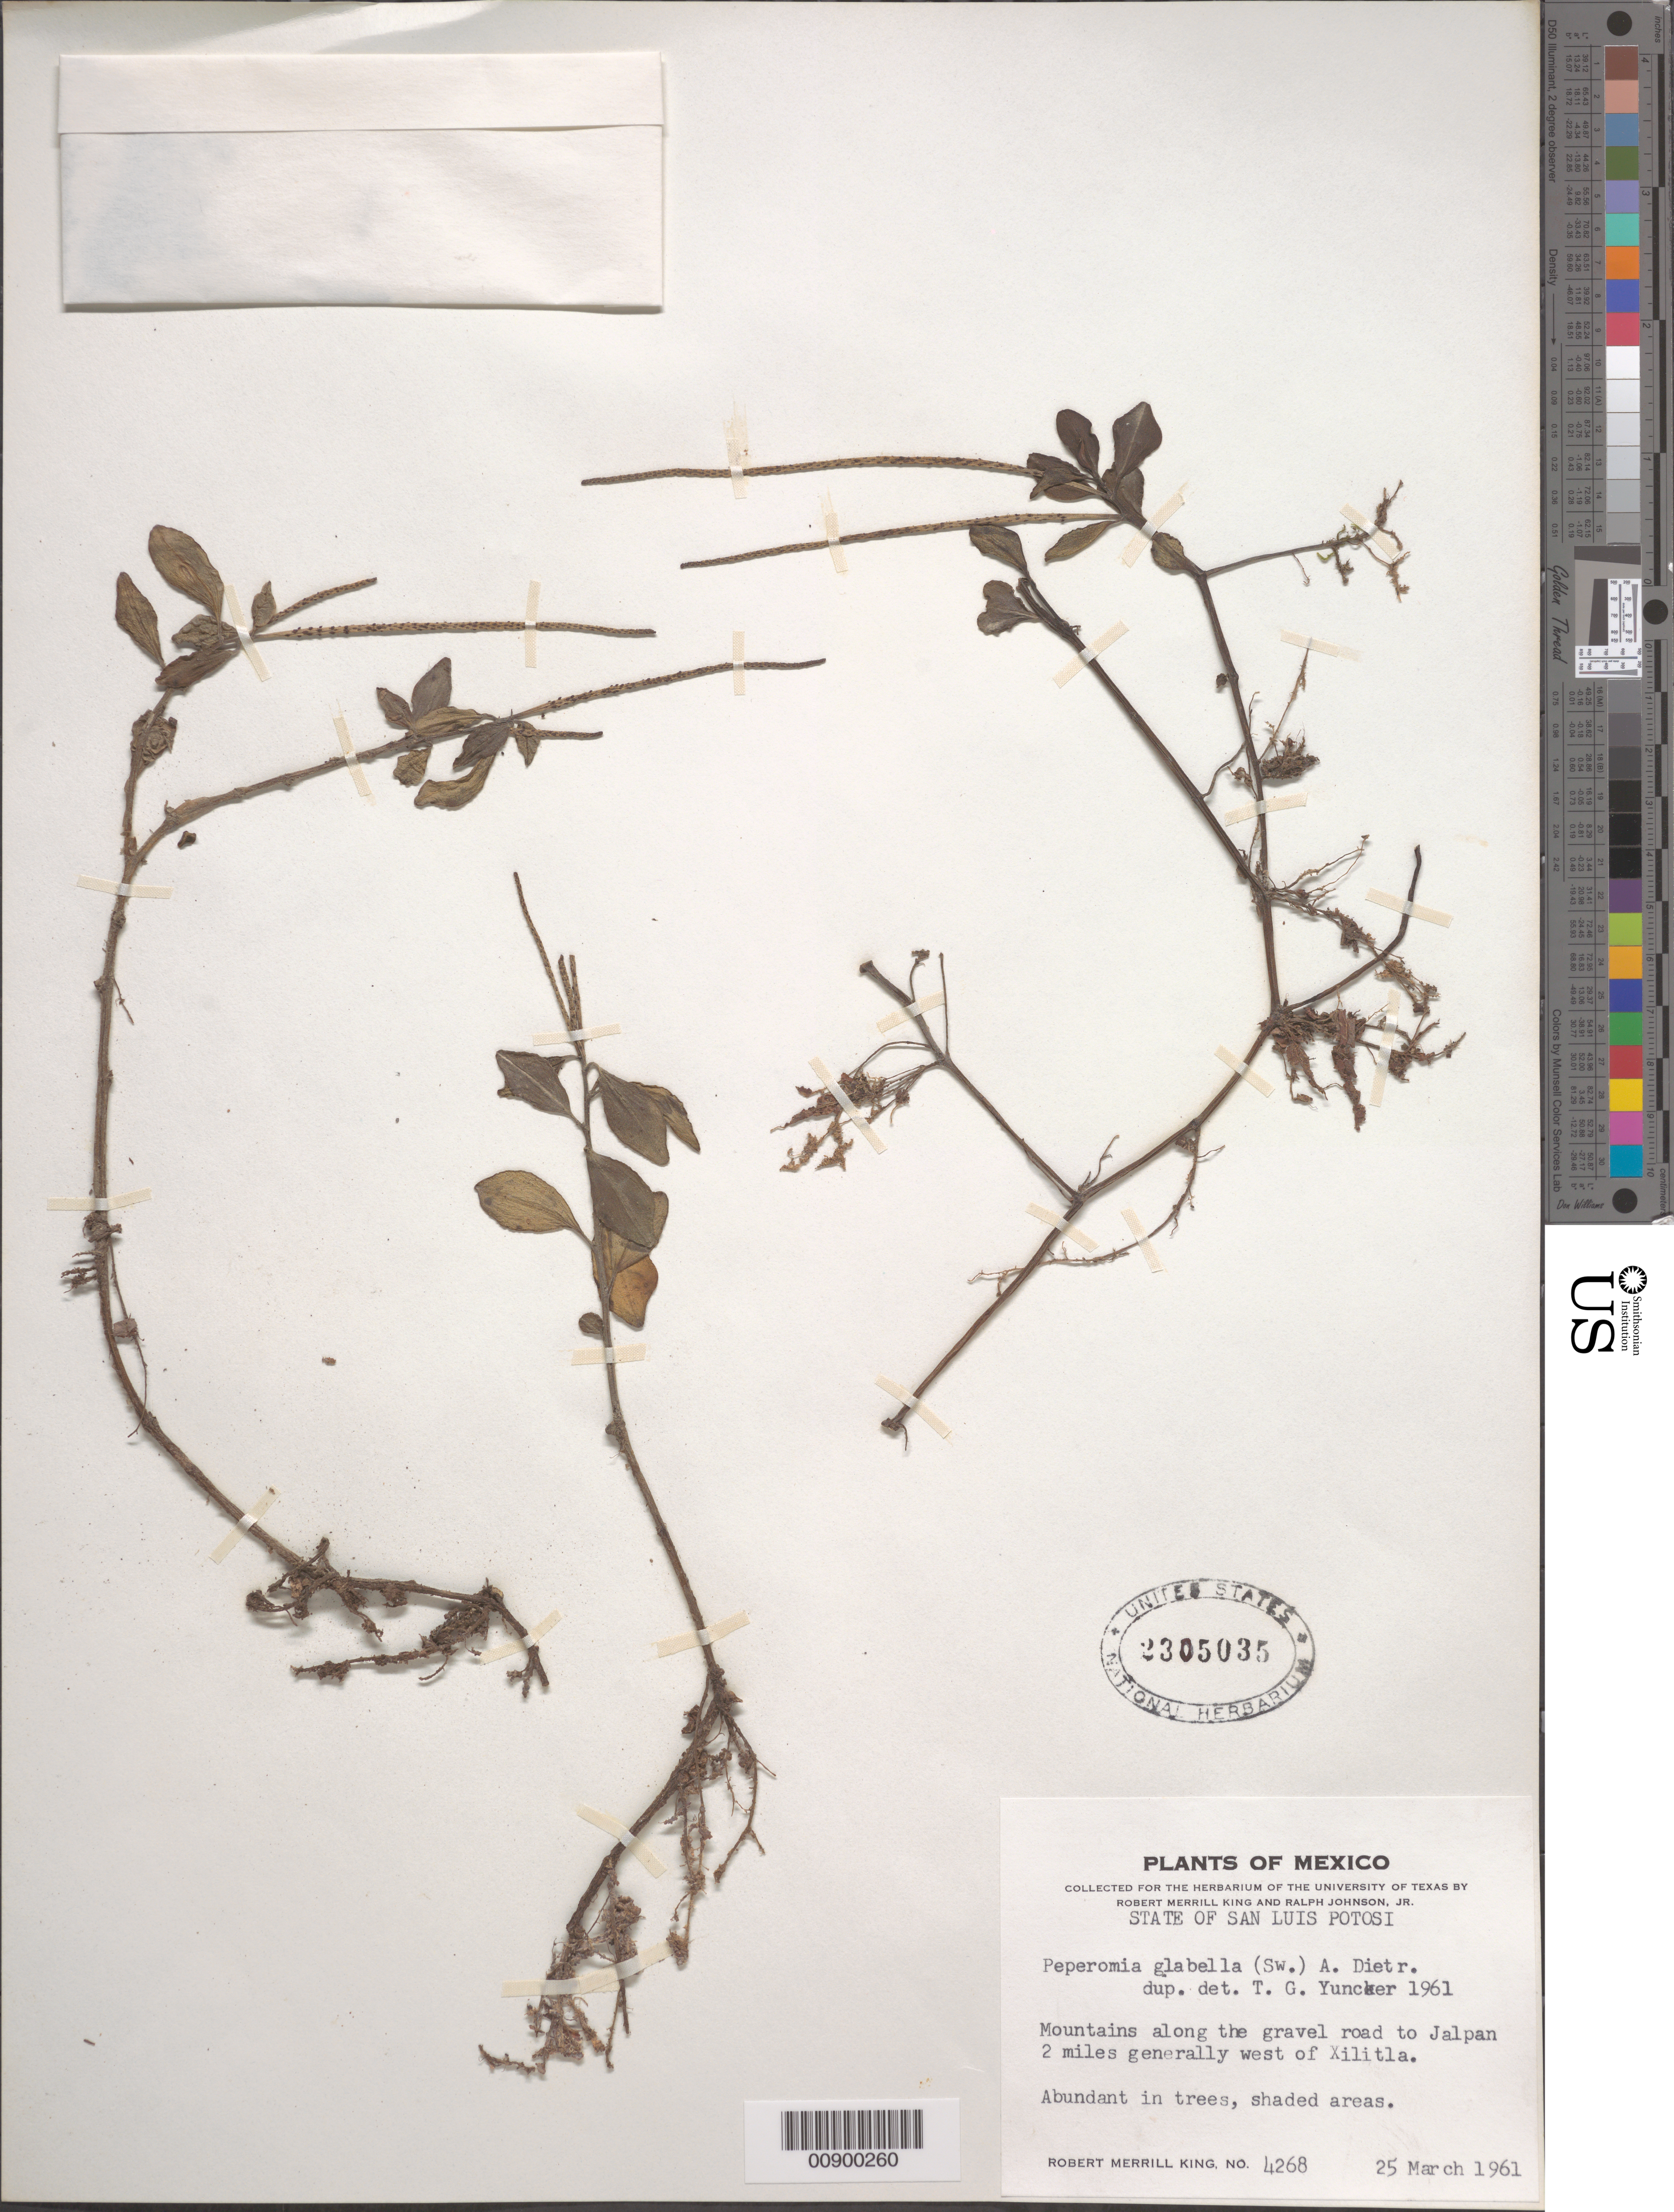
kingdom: Plantae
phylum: Tracheophyta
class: Magnoliopsida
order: Piperales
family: Piperaceae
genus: Peperomia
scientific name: Peperomia glabella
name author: (Sw.) A. Dietr.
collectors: R. M. King & R. Johnson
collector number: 4268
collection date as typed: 25 Mar 1961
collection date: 1961-03-25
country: Mexico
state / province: San Luis Potosí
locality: Mountains along the gravel road to Jalpan 2 miles generally west of Xilitla, San Luis Potosí.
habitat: Mountains along gravel road. Abundant in trees, shaded areas.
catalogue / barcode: US 2305035